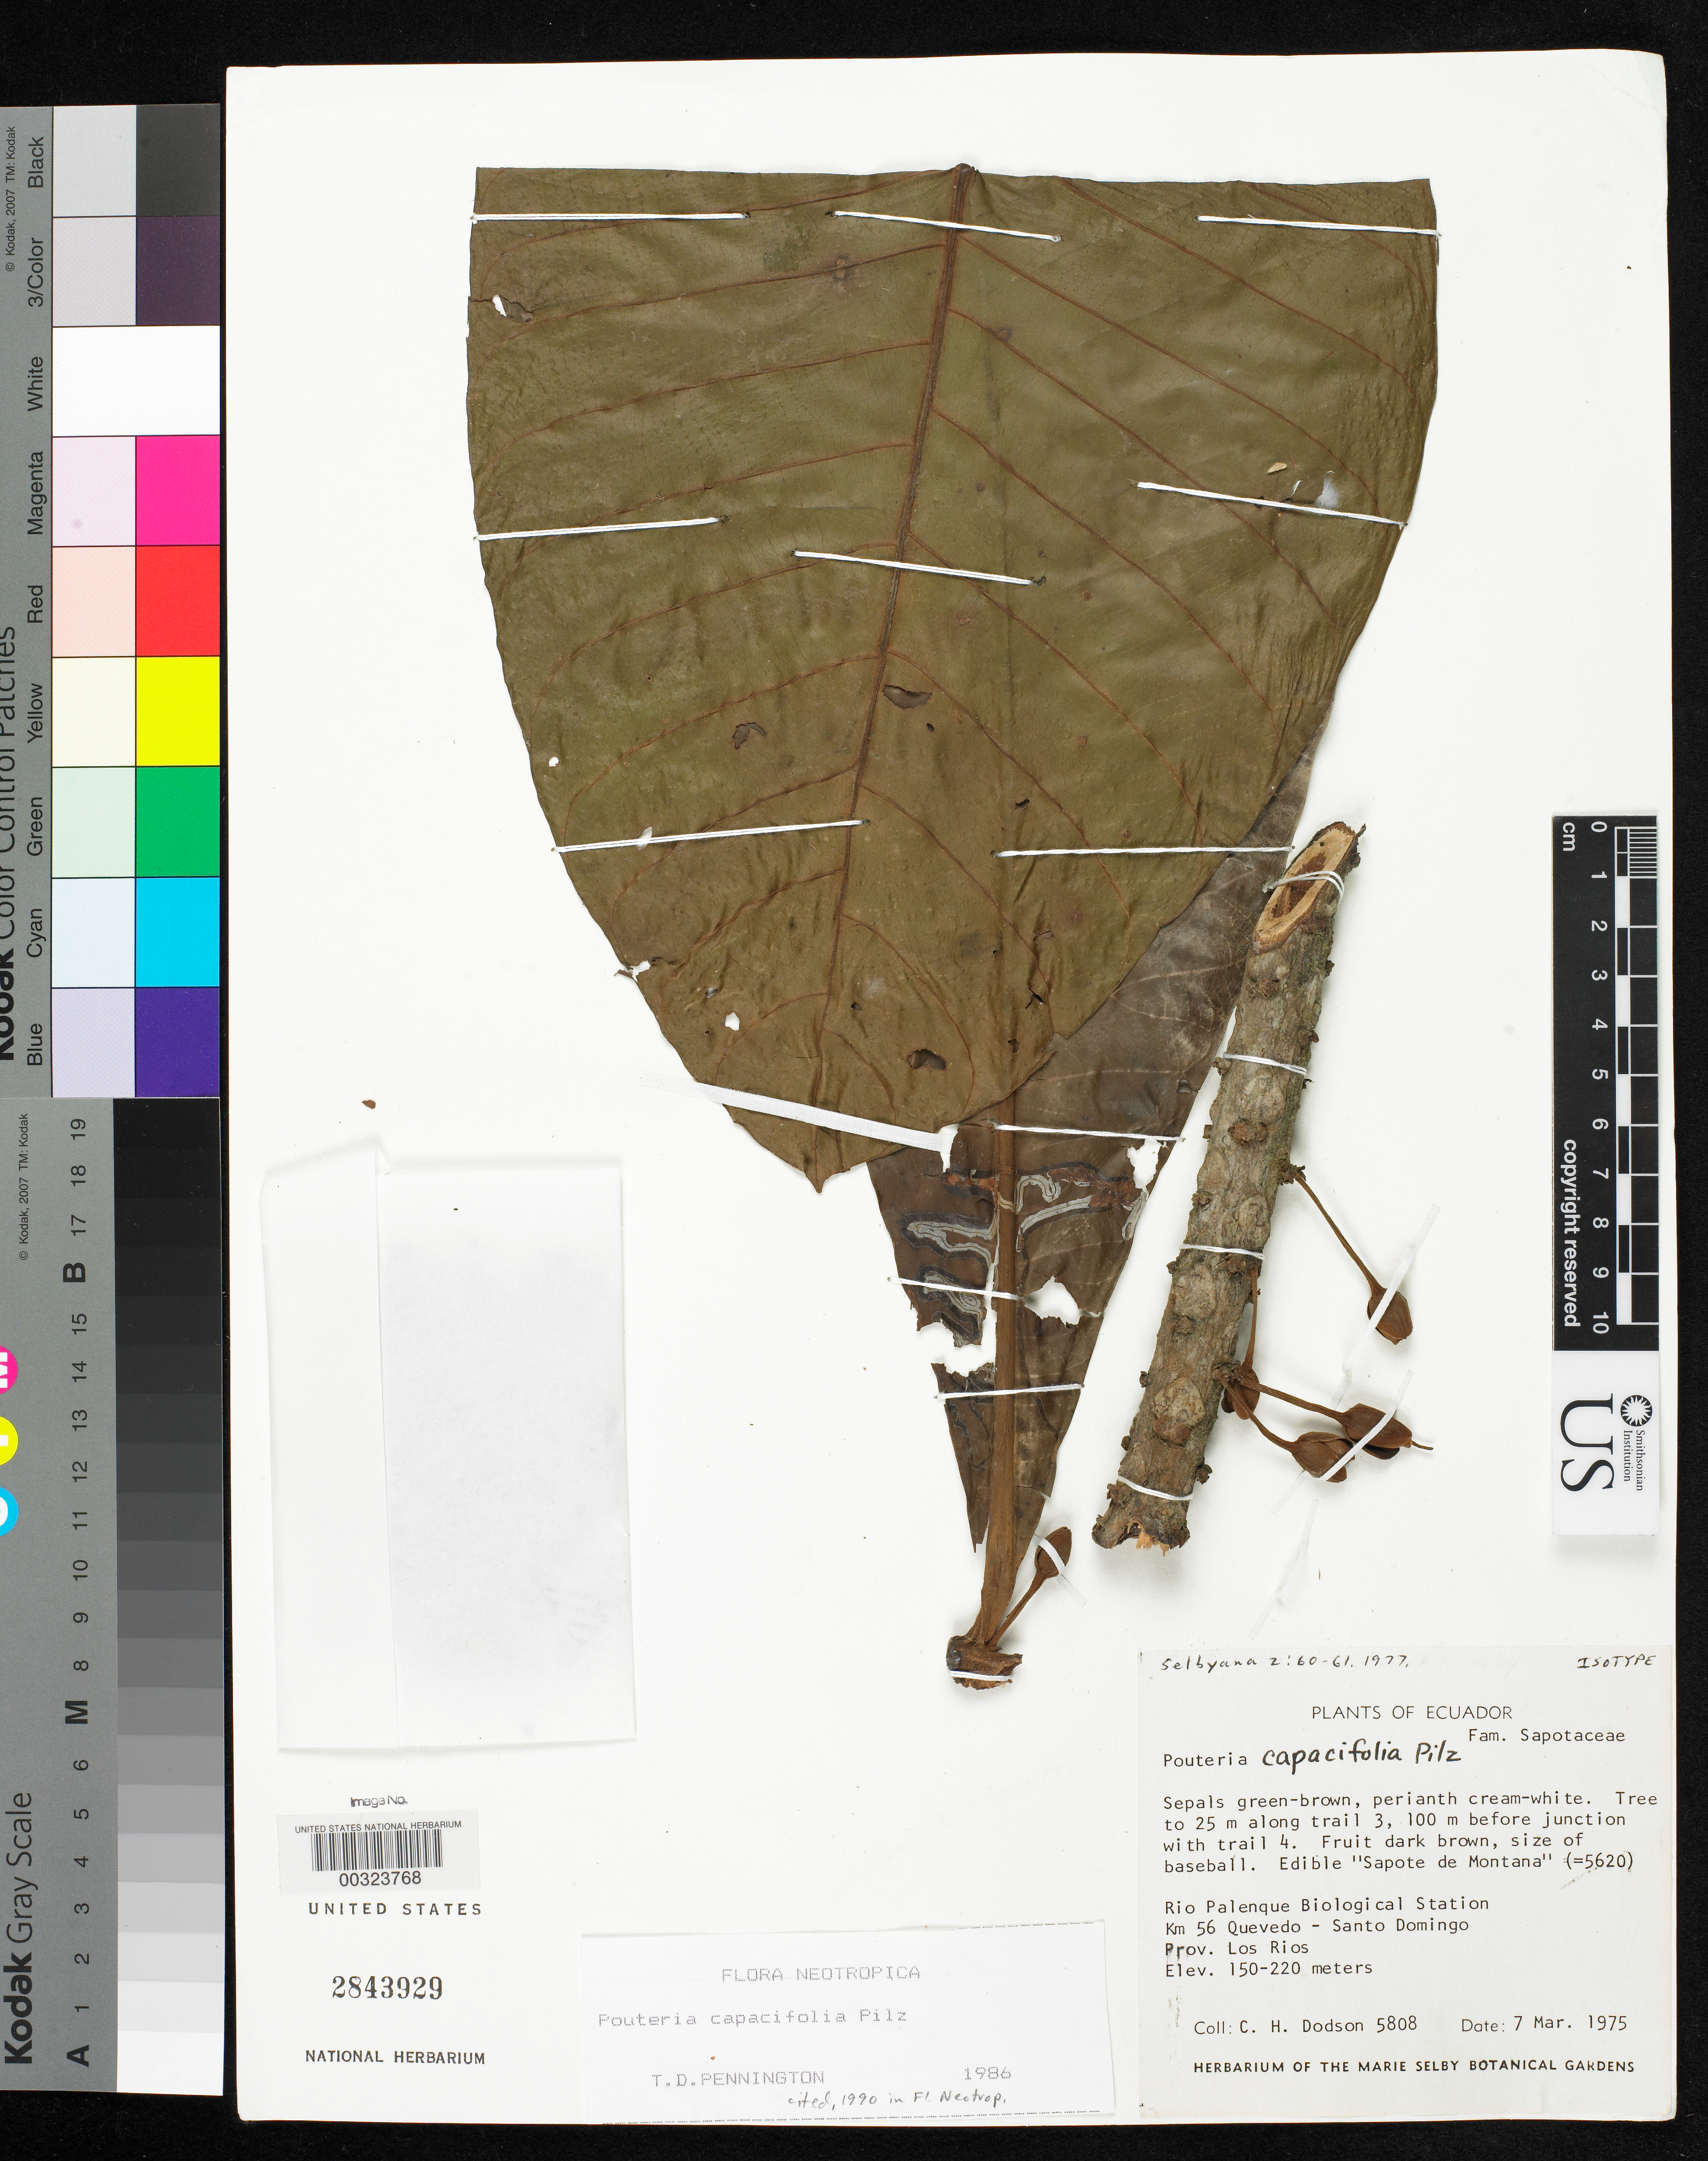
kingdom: Plantae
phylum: Tracheophyta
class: Magnoliopsida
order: Ericales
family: Sapotaceae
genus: Pouteria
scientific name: Pouteria capacifolia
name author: Pilz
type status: Isotype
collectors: C. H. Dodson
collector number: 5808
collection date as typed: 07 Mar 1975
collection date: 1975-03-07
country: Ecuador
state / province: Los Ríos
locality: Rio Palenque Biological Station, km 56 Quevedo - Santo Domingo.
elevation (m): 150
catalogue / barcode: US 2843929